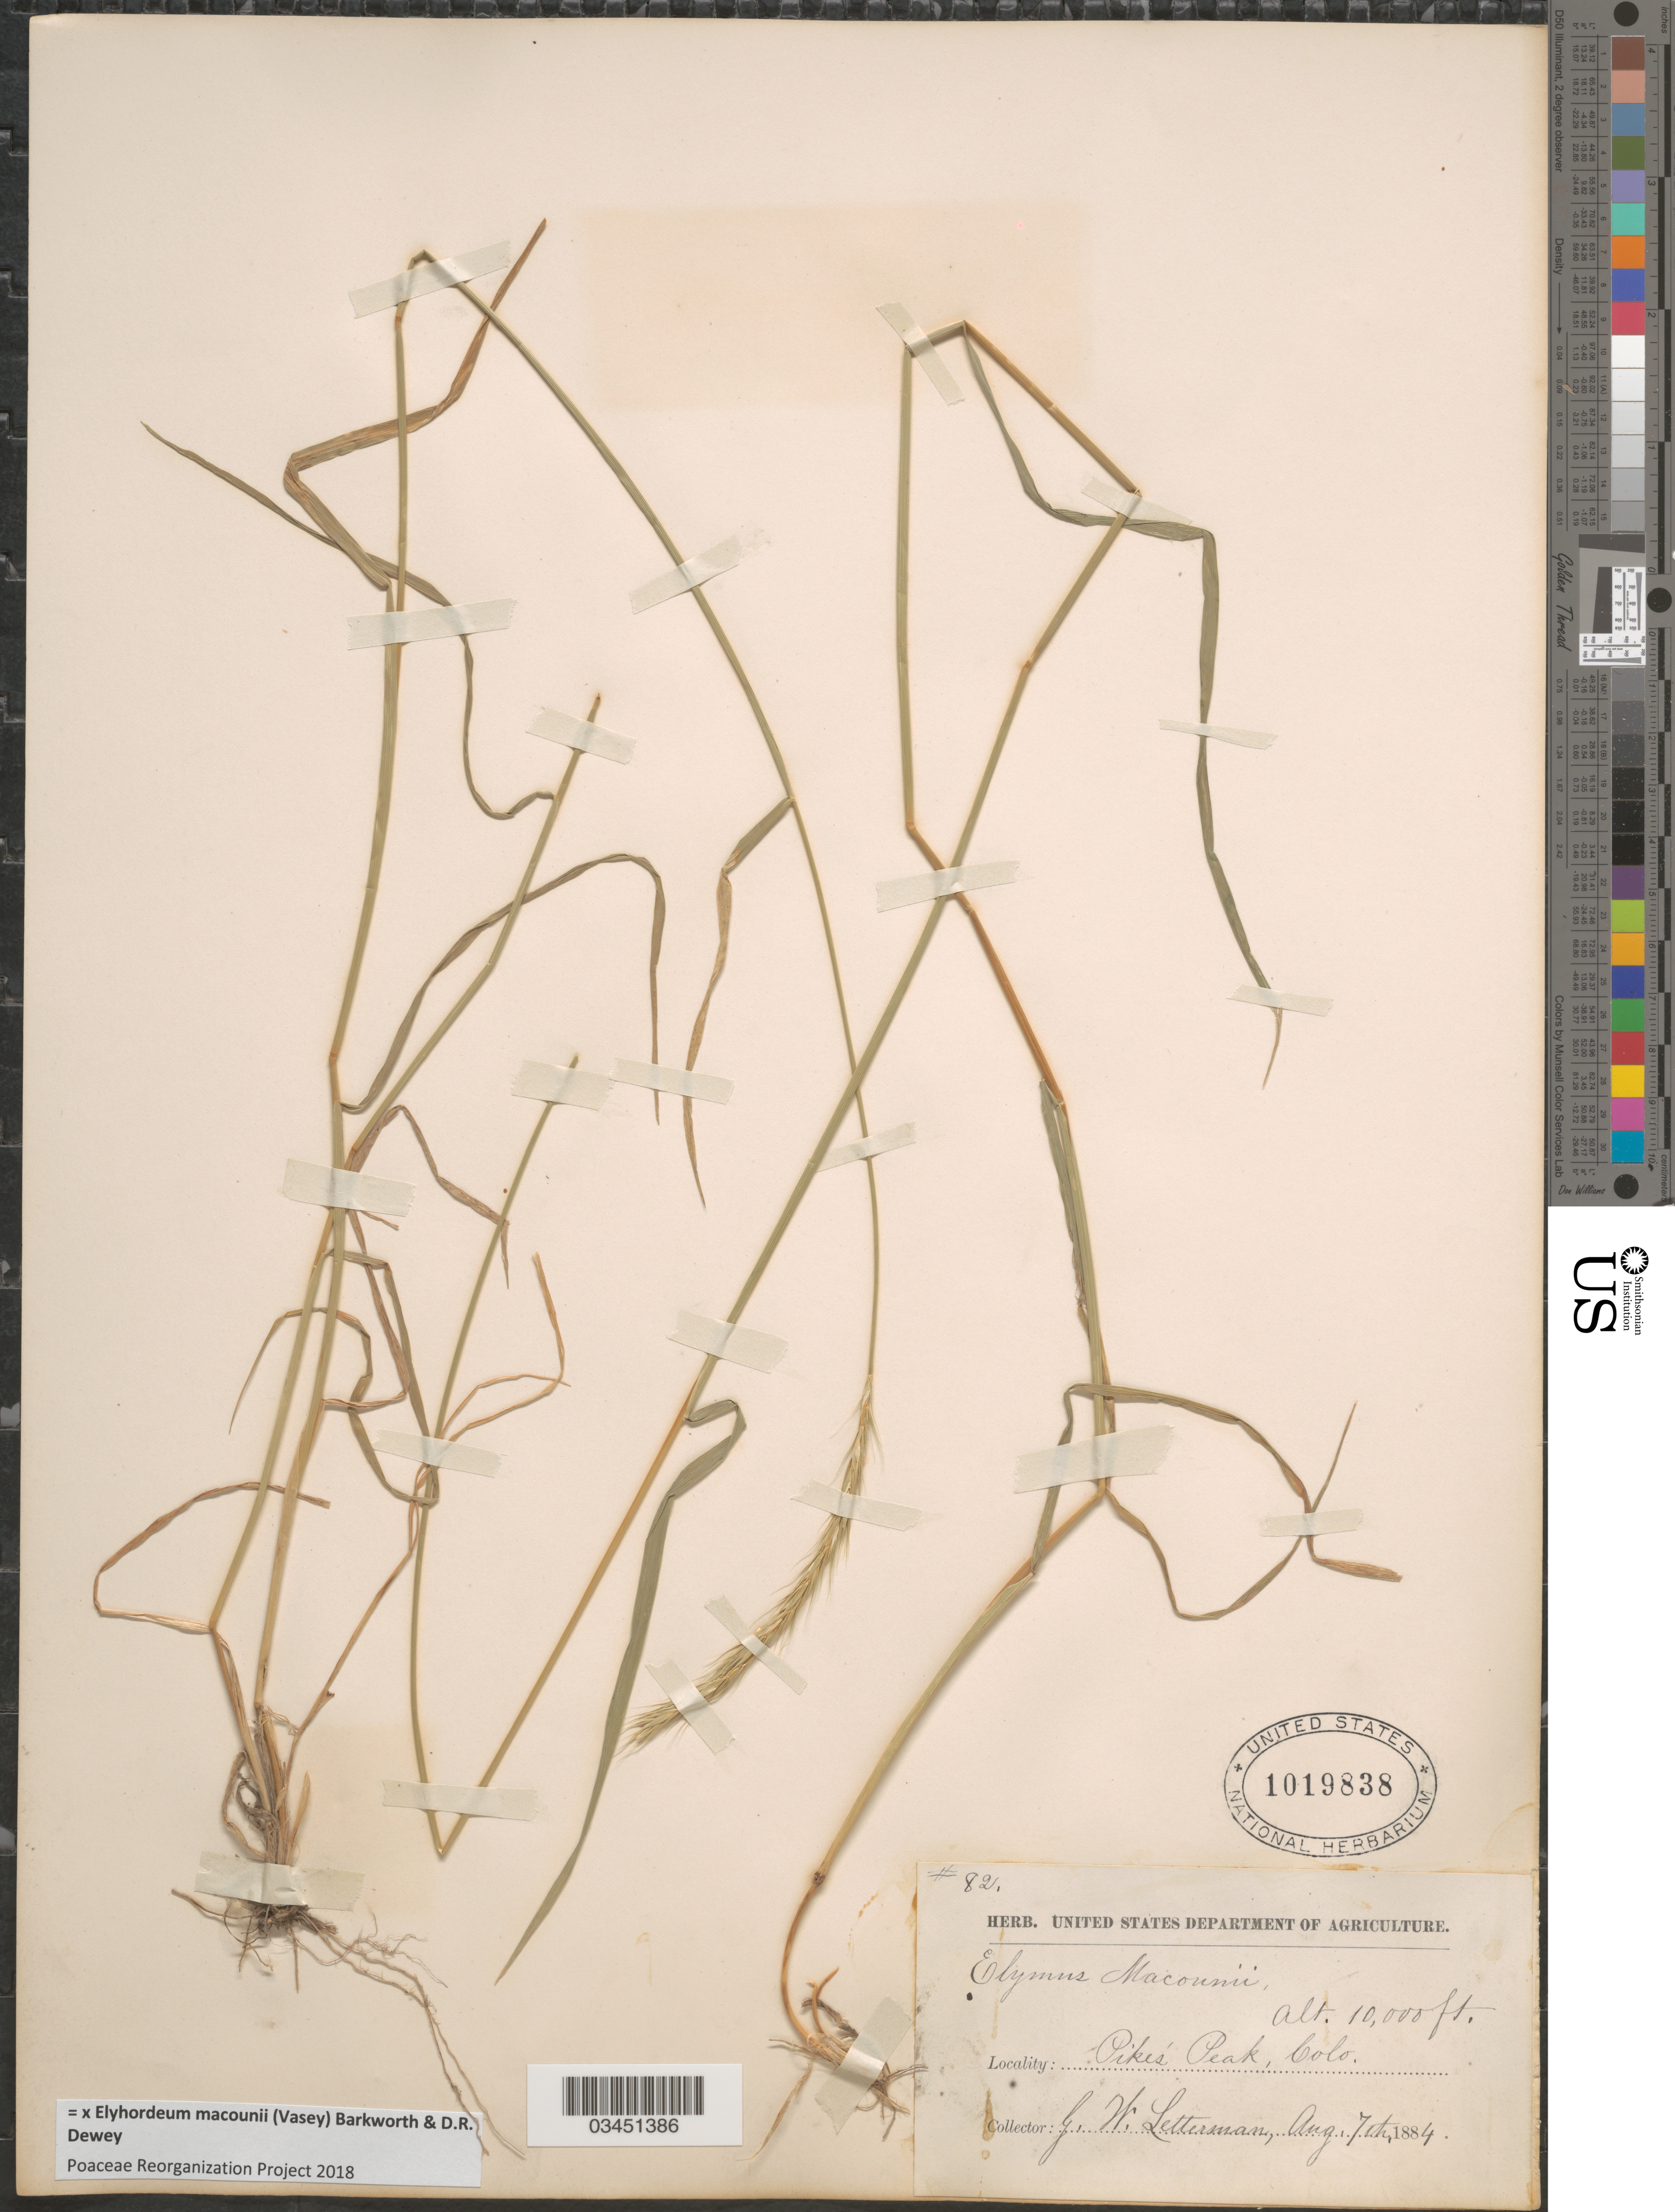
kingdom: Plantae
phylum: Tracheophyta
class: Liliopsida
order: Poales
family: Poaceae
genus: Elyhordeum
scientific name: x Elyhordeum macounii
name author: (Vasey) Barkworth & Dewey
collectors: G. W. Letterman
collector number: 82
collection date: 1884-08-07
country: United States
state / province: Colorado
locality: Pike's Peak.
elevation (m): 3048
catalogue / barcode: US 1019838